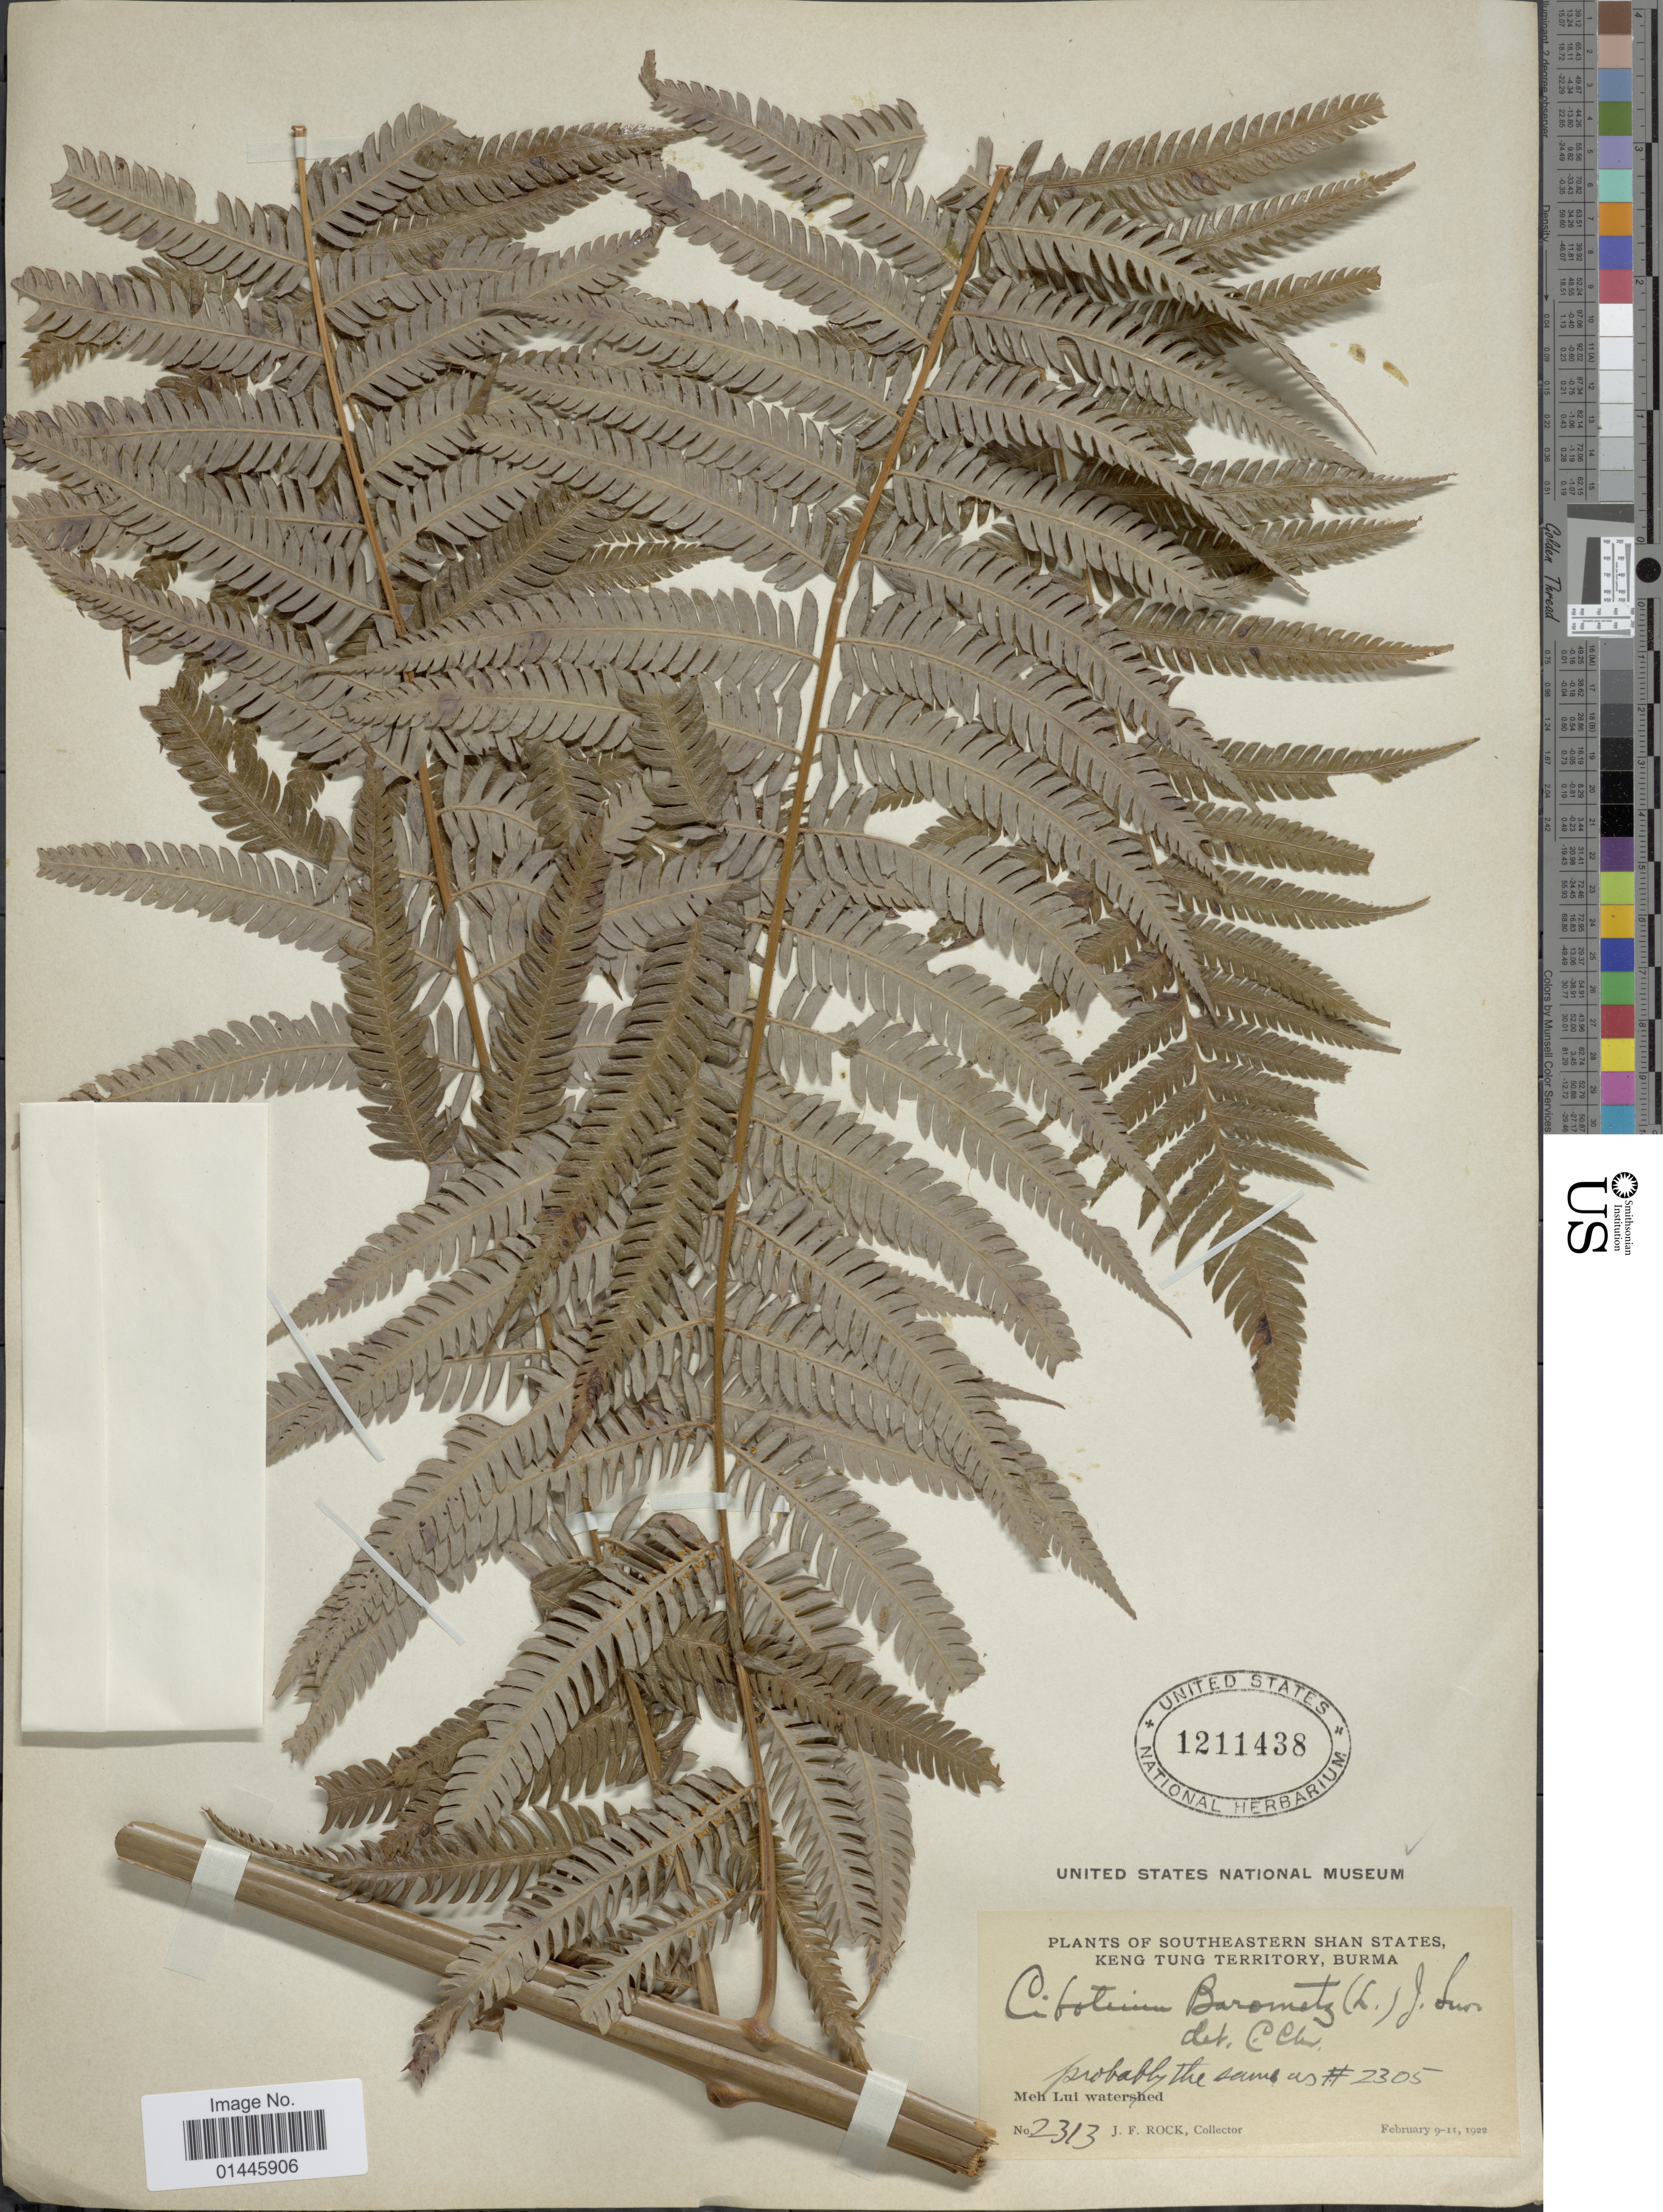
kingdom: Plantae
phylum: Tracheophyta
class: Polypodiopsida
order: Cyatheales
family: Cibotiaceae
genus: Cibotium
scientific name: Cibotium barometz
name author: (L.) J. Sm.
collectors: J. F. Rock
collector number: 2313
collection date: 1922-02-09/1922-02-11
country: Myanmar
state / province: Shan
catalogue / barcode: US 1211438